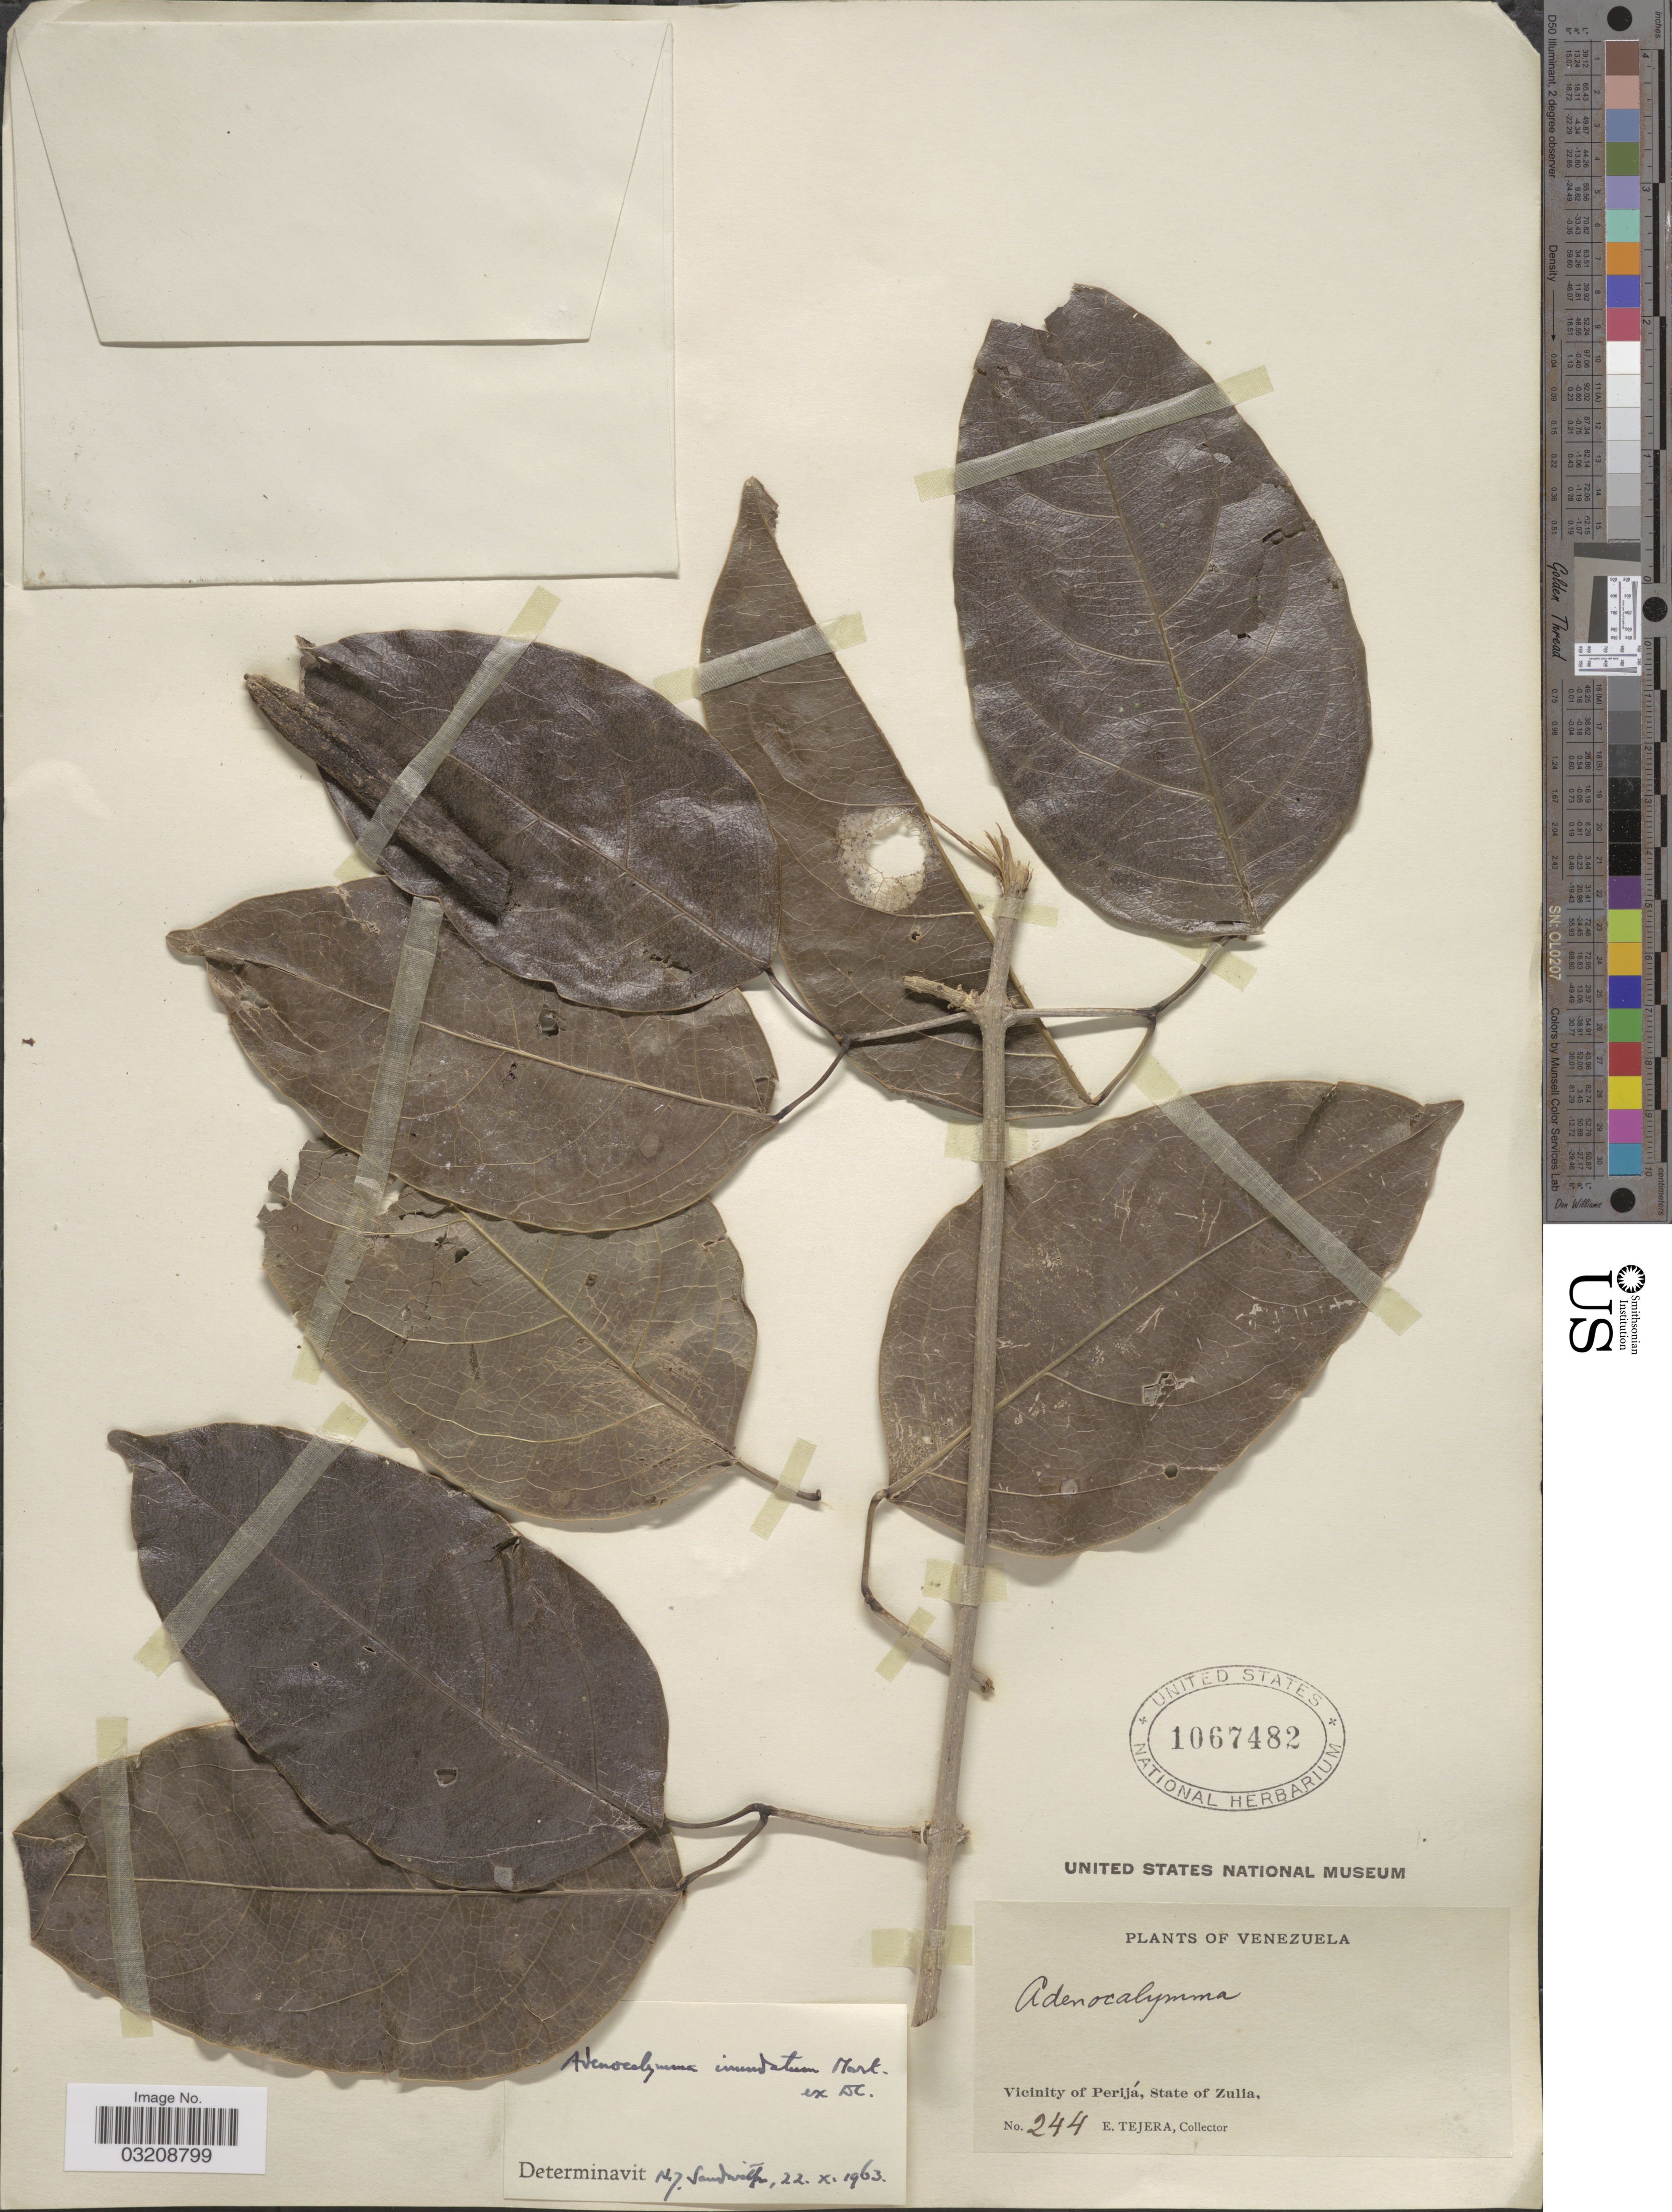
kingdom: Plantae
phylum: Tracheophyta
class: Magnoliopsida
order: Lamiales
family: Bignoniaceae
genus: Adenocalymma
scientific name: Adenocalymma inundatum var. inundatum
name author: Mart. ex DC.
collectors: E. Tejera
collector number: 244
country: Venezuela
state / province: Zulia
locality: Vicinity of Perijá.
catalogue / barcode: US 1067482